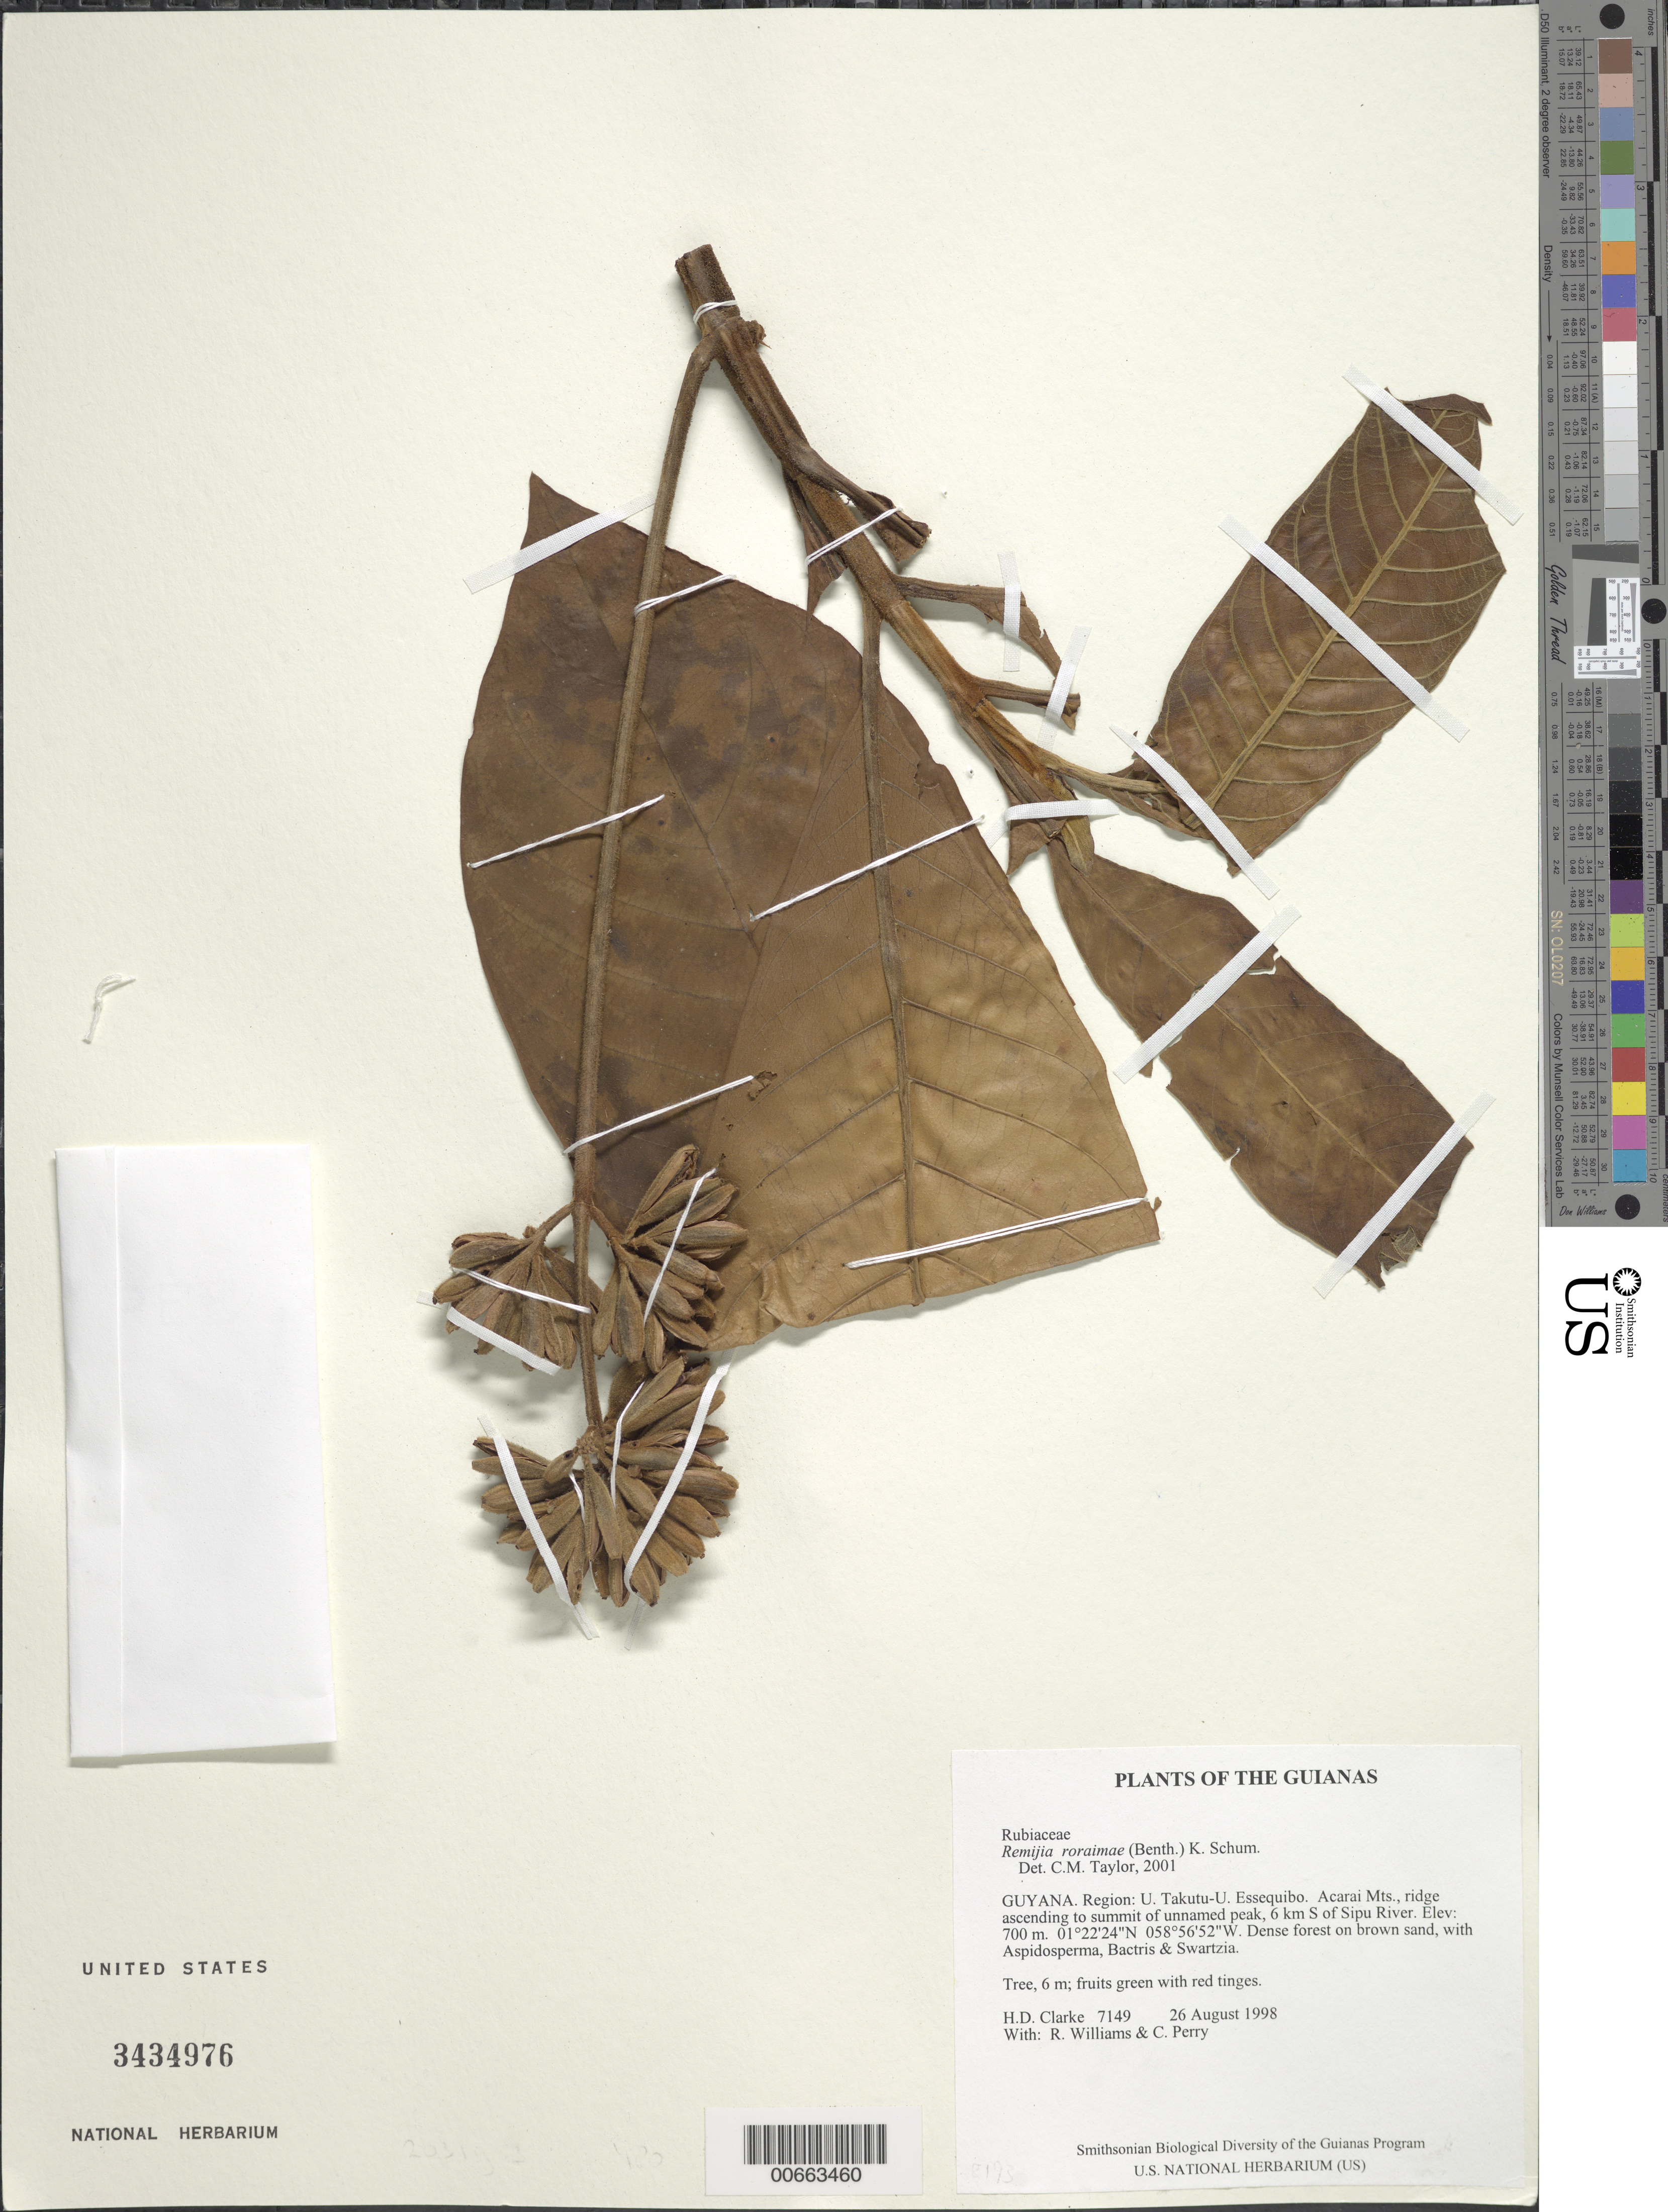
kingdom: Plantae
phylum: Tracheophyta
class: Magnoliopsida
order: Gentianales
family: Rubiaceae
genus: Remijia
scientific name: Remijia roraimae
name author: (Benth.) K. Schum.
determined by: Taylor, Charlotte M.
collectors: H. D. Clarke, R. Williams & C. Perry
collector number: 7149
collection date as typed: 26 August 1998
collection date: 1998-08-26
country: Guyana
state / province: U. Takutu-U. Essequibo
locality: Acarai Mts., ridge ascending to summit of unnamed peak, 6 km S of Sipu River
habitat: Dense forest on brown sand, with Aspidosperma, Bactris & Swartzia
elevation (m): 700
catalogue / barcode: US 3434976